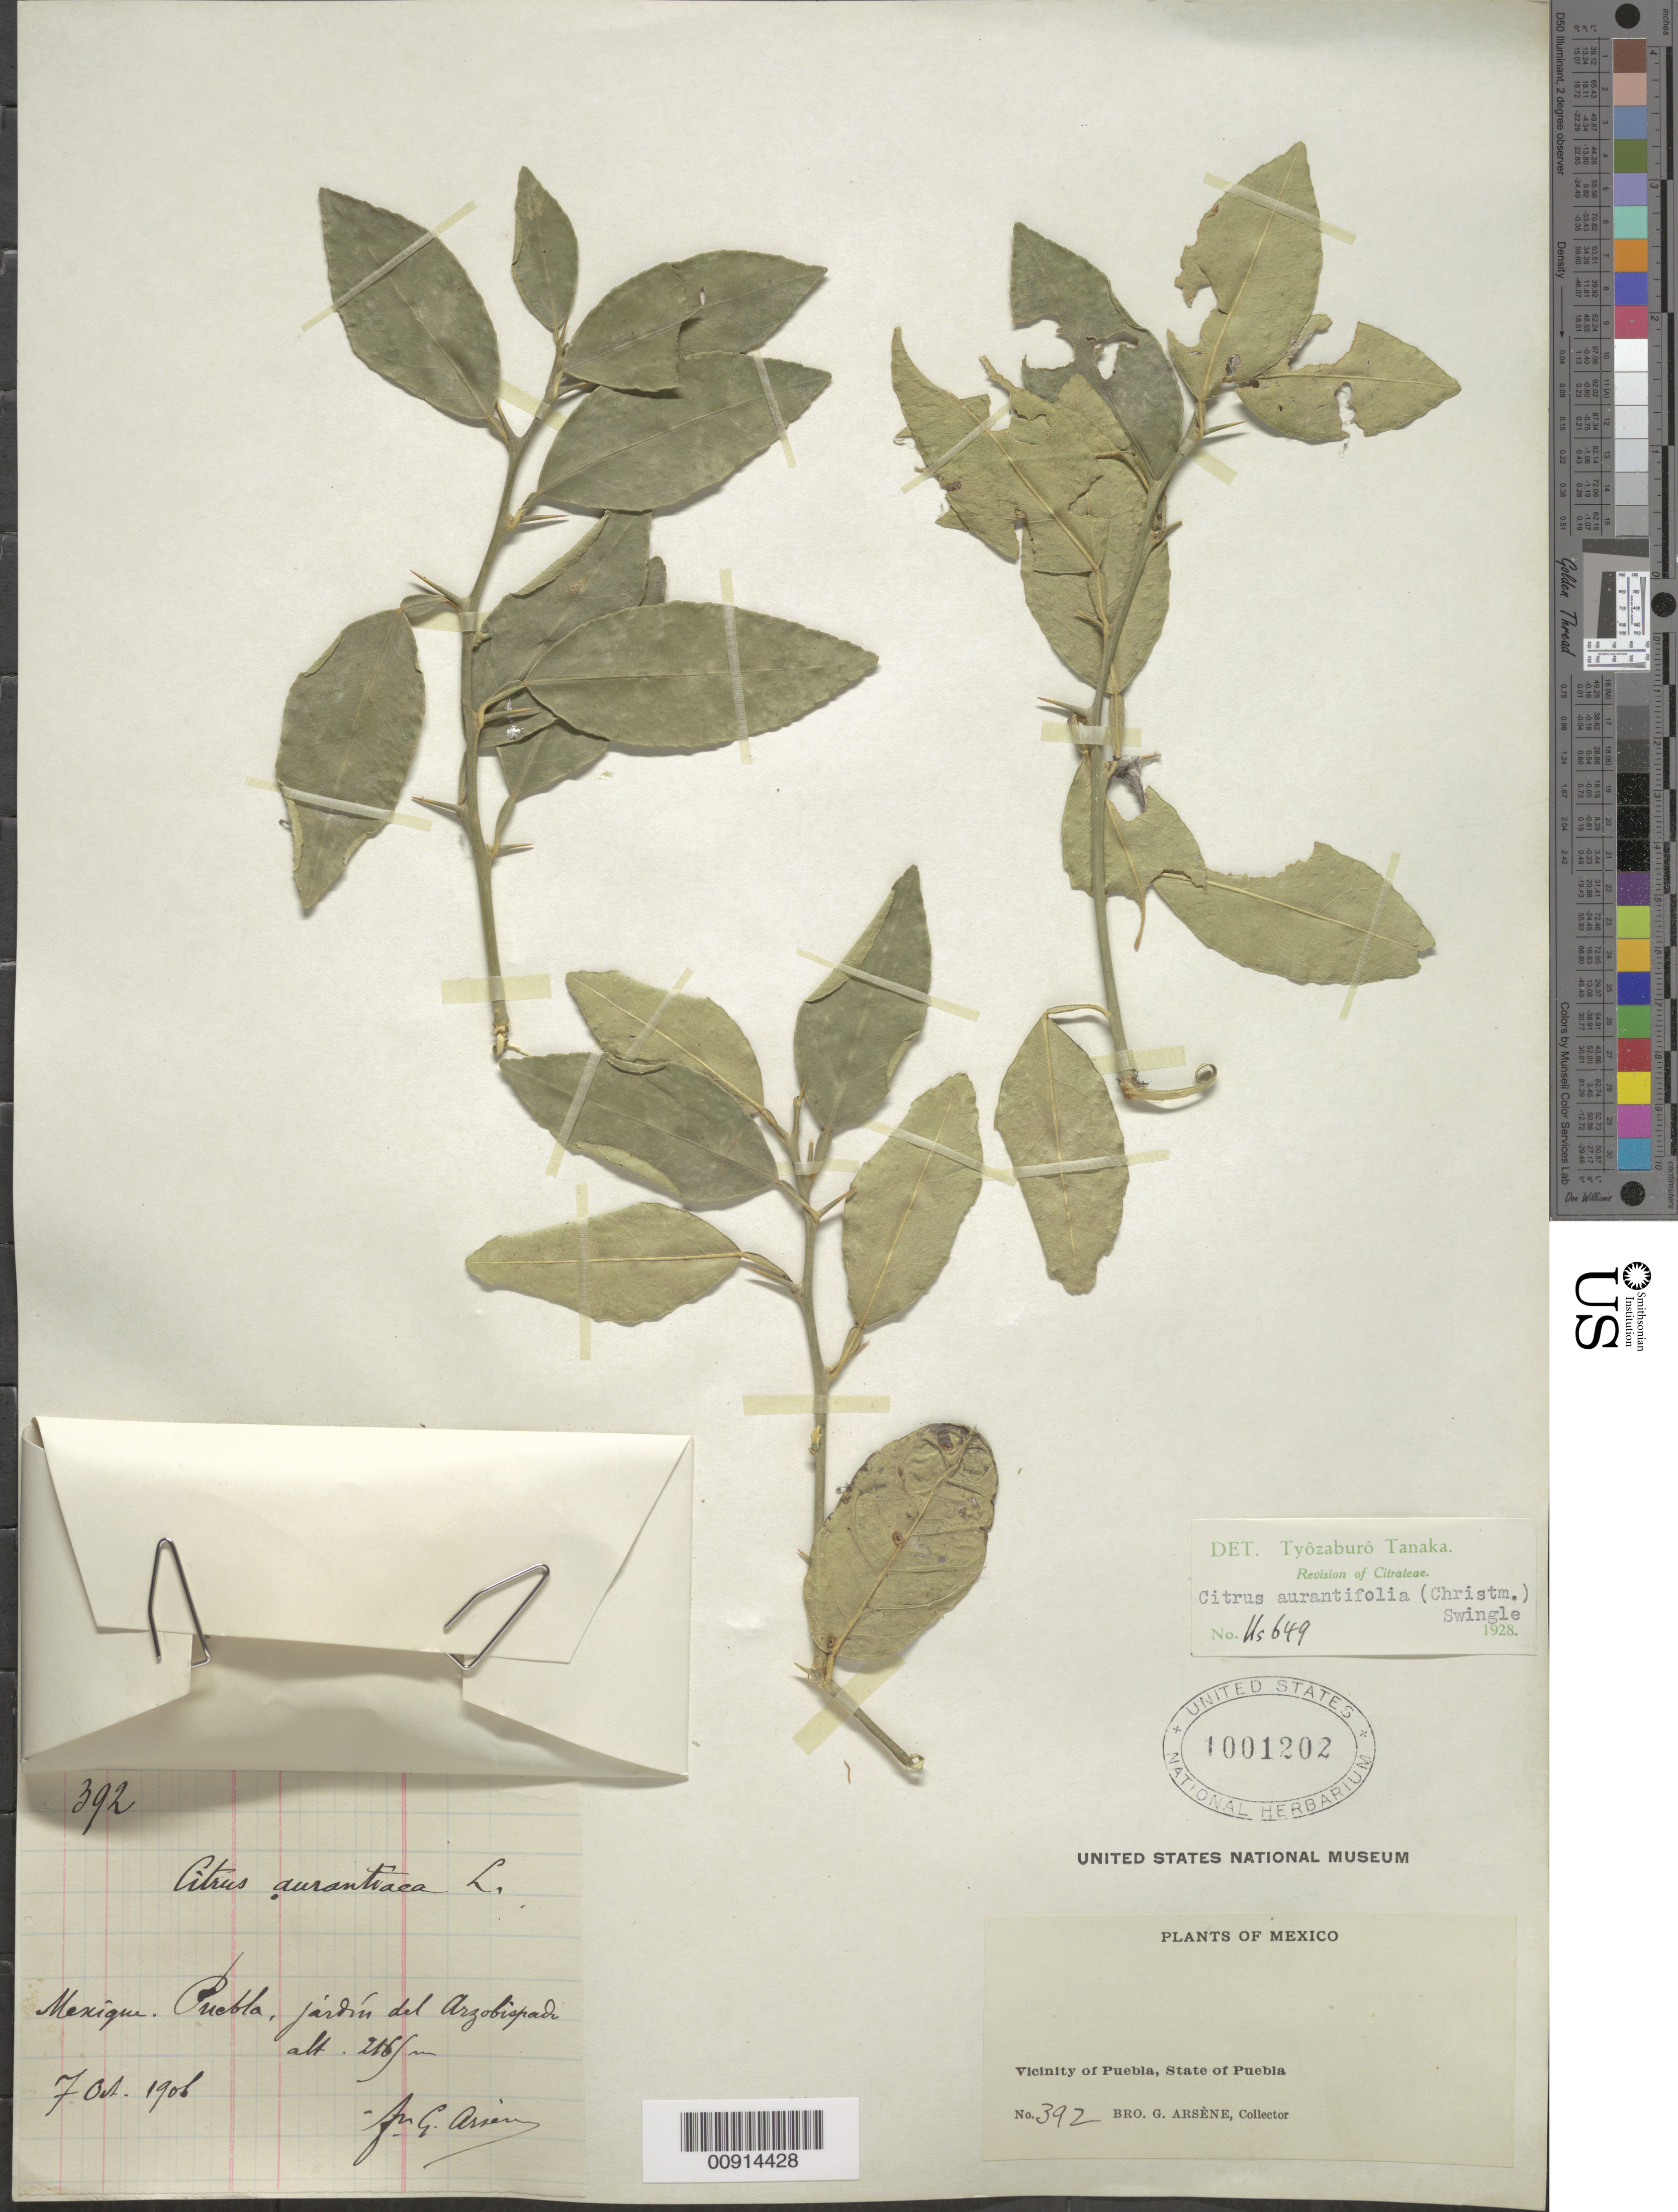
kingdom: Plantae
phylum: Tracheophyta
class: Magnoliopsida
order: Sapindales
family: Rutaceae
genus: Citrus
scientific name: Citrus x aurantifolia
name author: (Christm.) Swingle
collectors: Bro. G. Arsène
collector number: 392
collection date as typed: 07 Oct 1906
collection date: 1906-10-07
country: Mexico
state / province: Puebla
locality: Puebla, jardín del Arzobispado.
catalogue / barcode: US 1001202